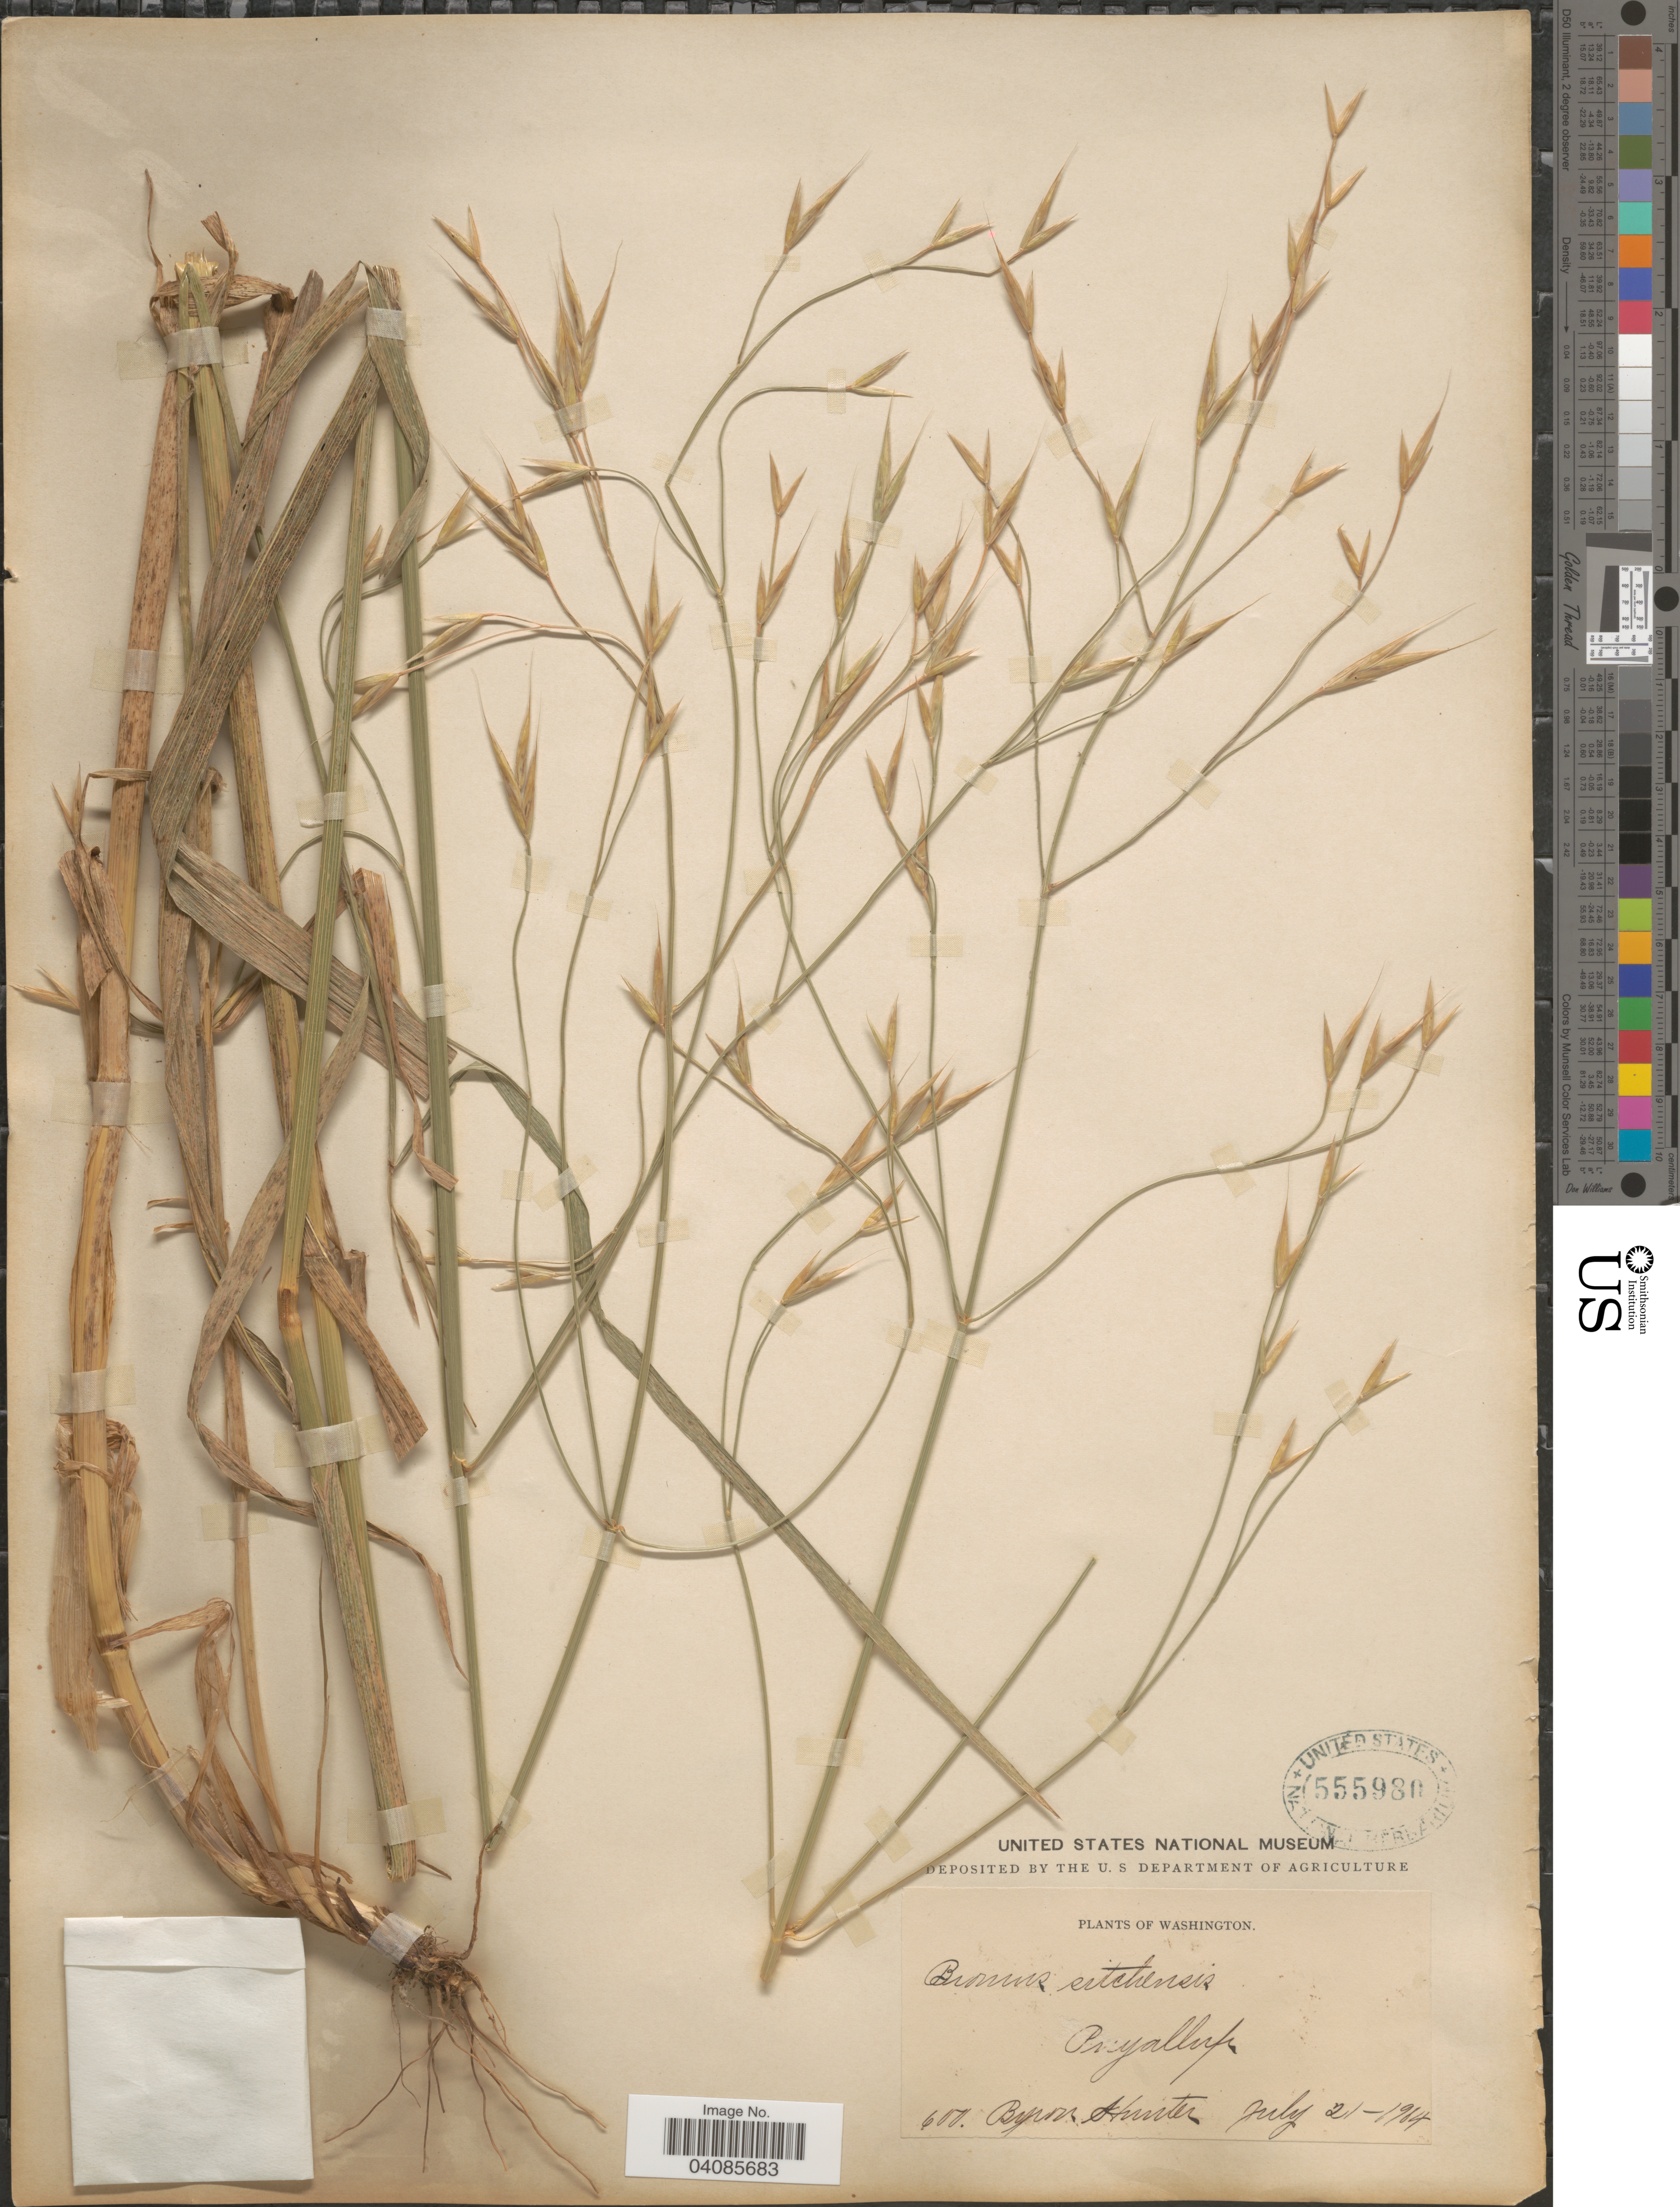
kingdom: Plantae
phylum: Tracheophyta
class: Liliopsida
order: Poales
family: Poaceae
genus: Bromus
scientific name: Bromus sitchensis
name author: Trin. in Bong.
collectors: B. Hunter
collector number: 600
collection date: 1904-07-21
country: United States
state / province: Washington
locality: Puyallup.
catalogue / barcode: US 555980